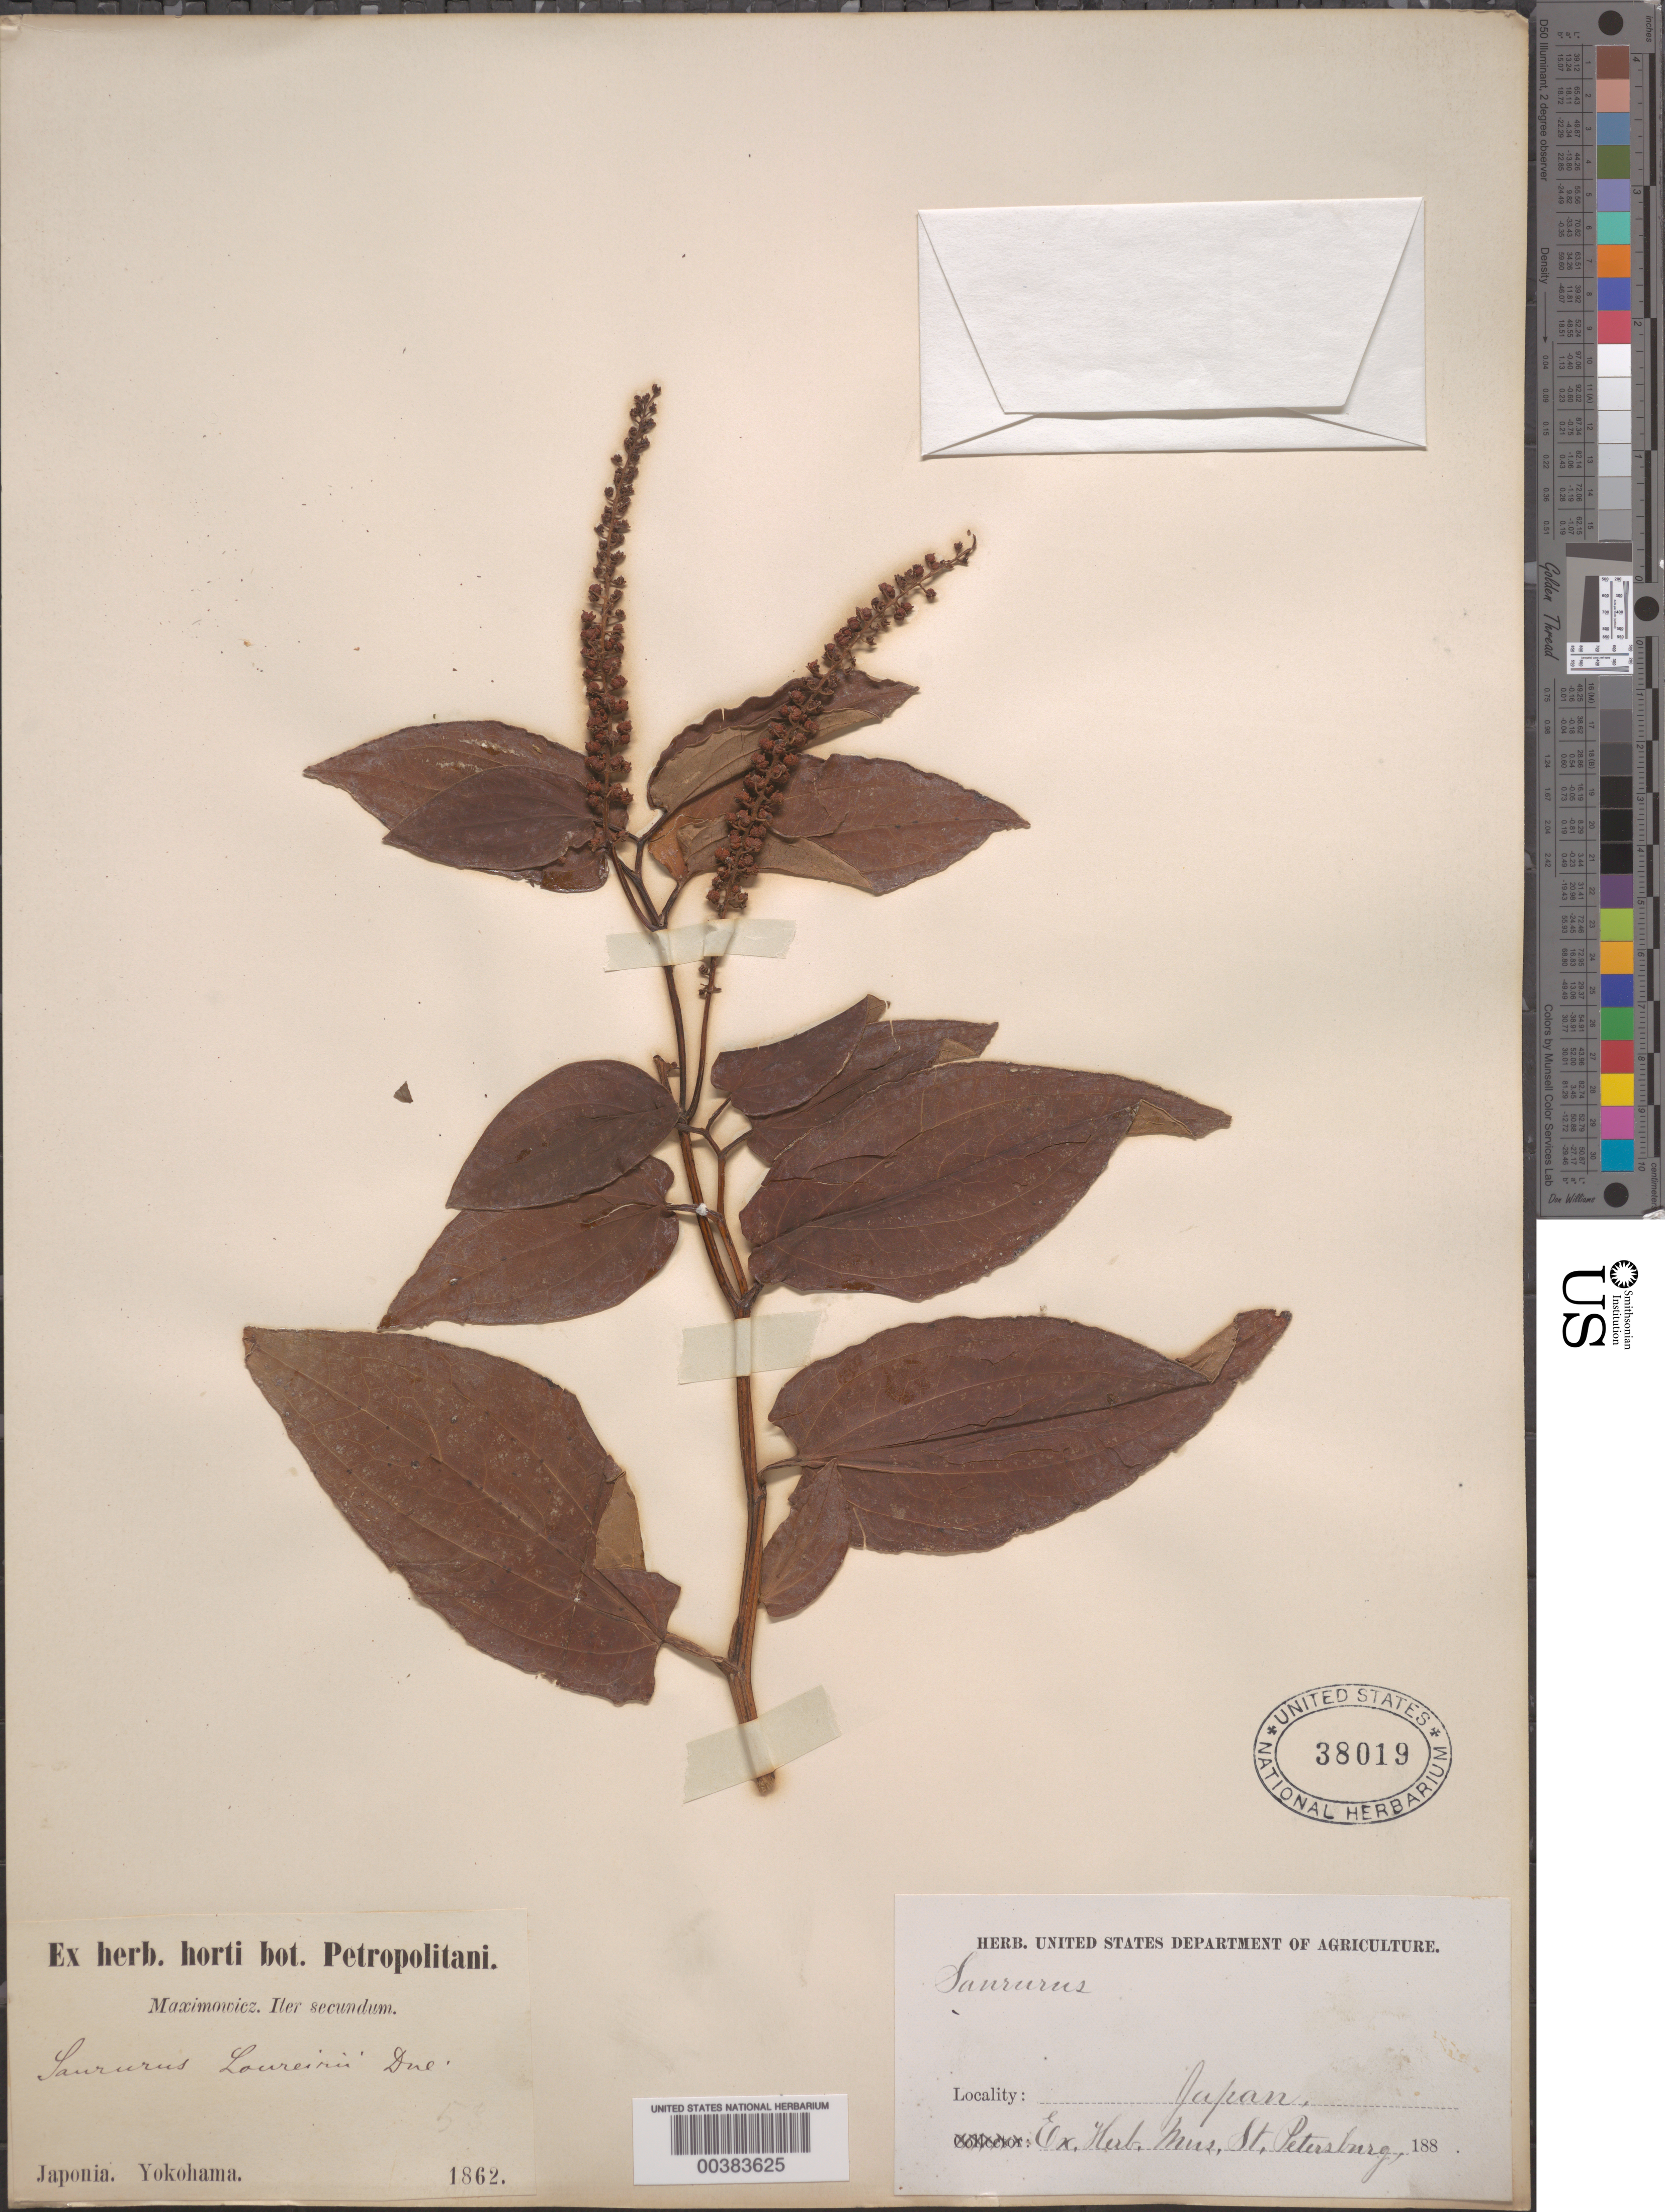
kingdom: Plantae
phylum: Tracheophyta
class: Magnoliopsida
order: Piperales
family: Saururaceae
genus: Saururus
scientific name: Saururus chinensis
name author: (Lour.) Baill.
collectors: C. J. Maximowicz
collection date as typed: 1862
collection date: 1862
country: Japan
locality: Yokohama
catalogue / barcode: US 38019